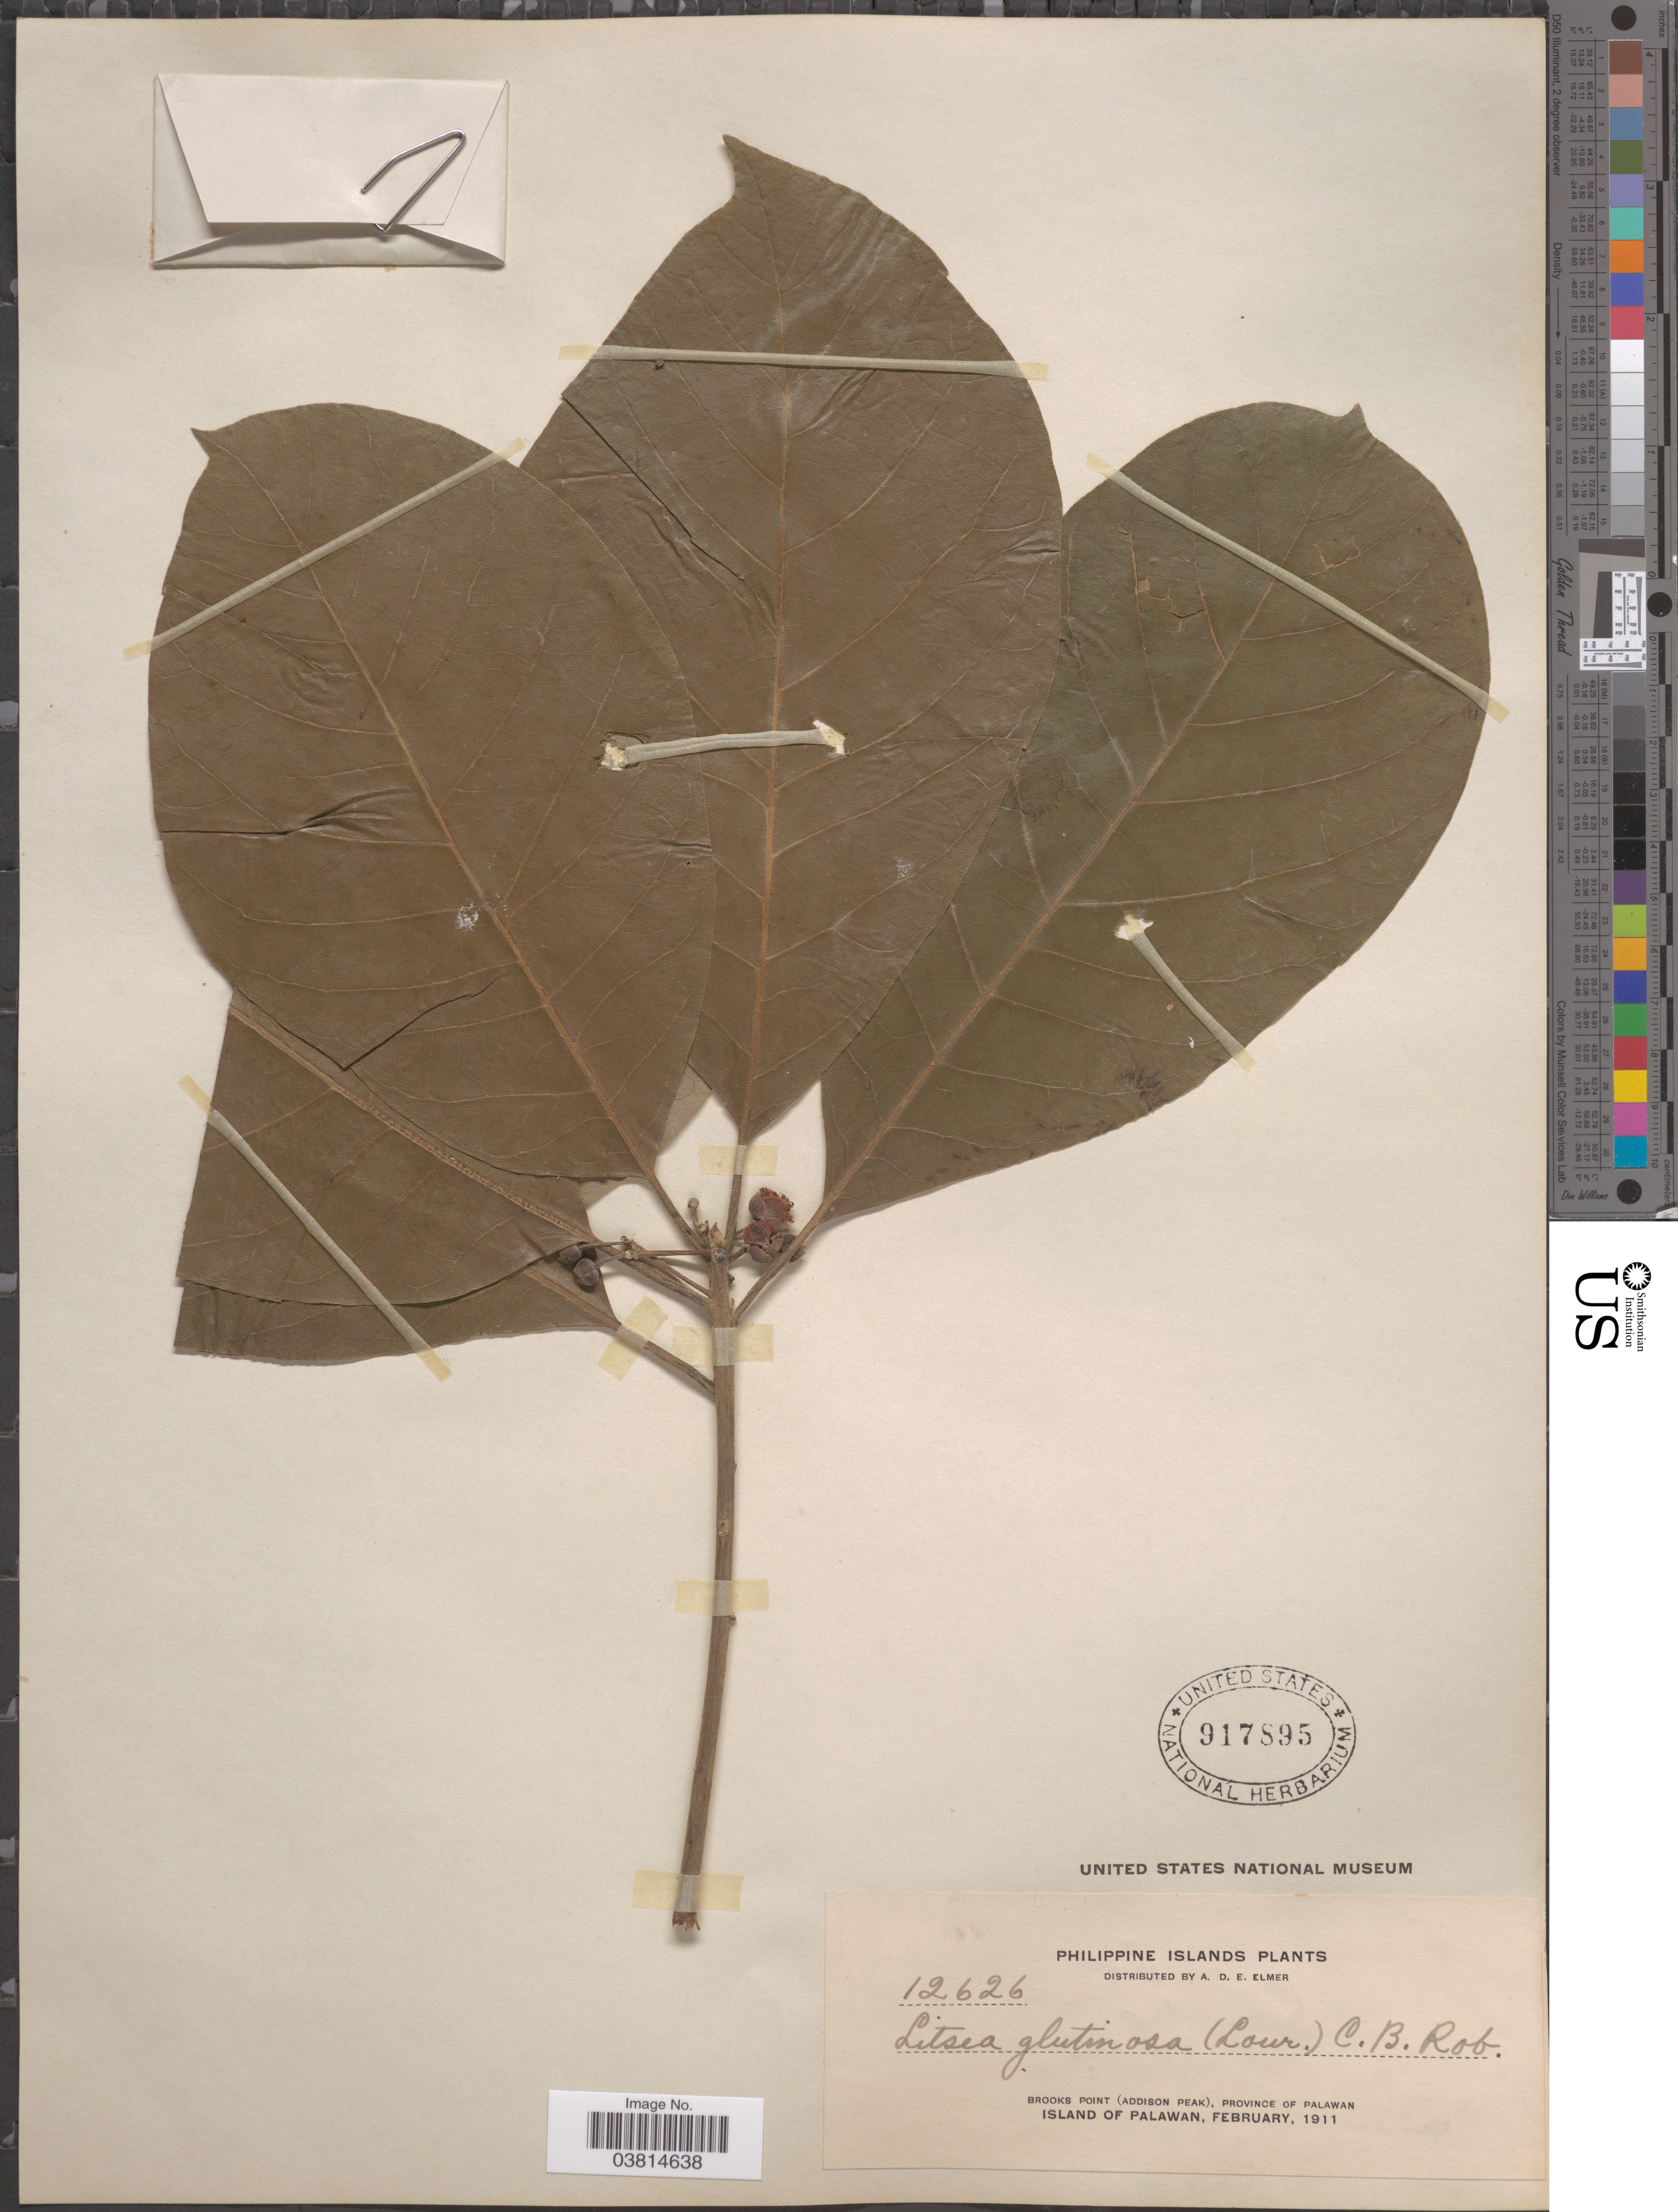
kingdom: Plantae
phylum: Tracheophyta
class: Magnoliopsida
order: Laurales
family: Lauraceae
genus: Litsea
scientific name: Litsea glutinosa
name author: (Lour.) C.B. Rob.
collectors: A. D. E. Elmer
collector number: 12626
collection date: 1911-02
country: Philippines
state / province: Mimaropa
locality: Brooks Point (Addison Peak), Province of Palawan. Island of Palawan.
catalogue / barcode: US 917895